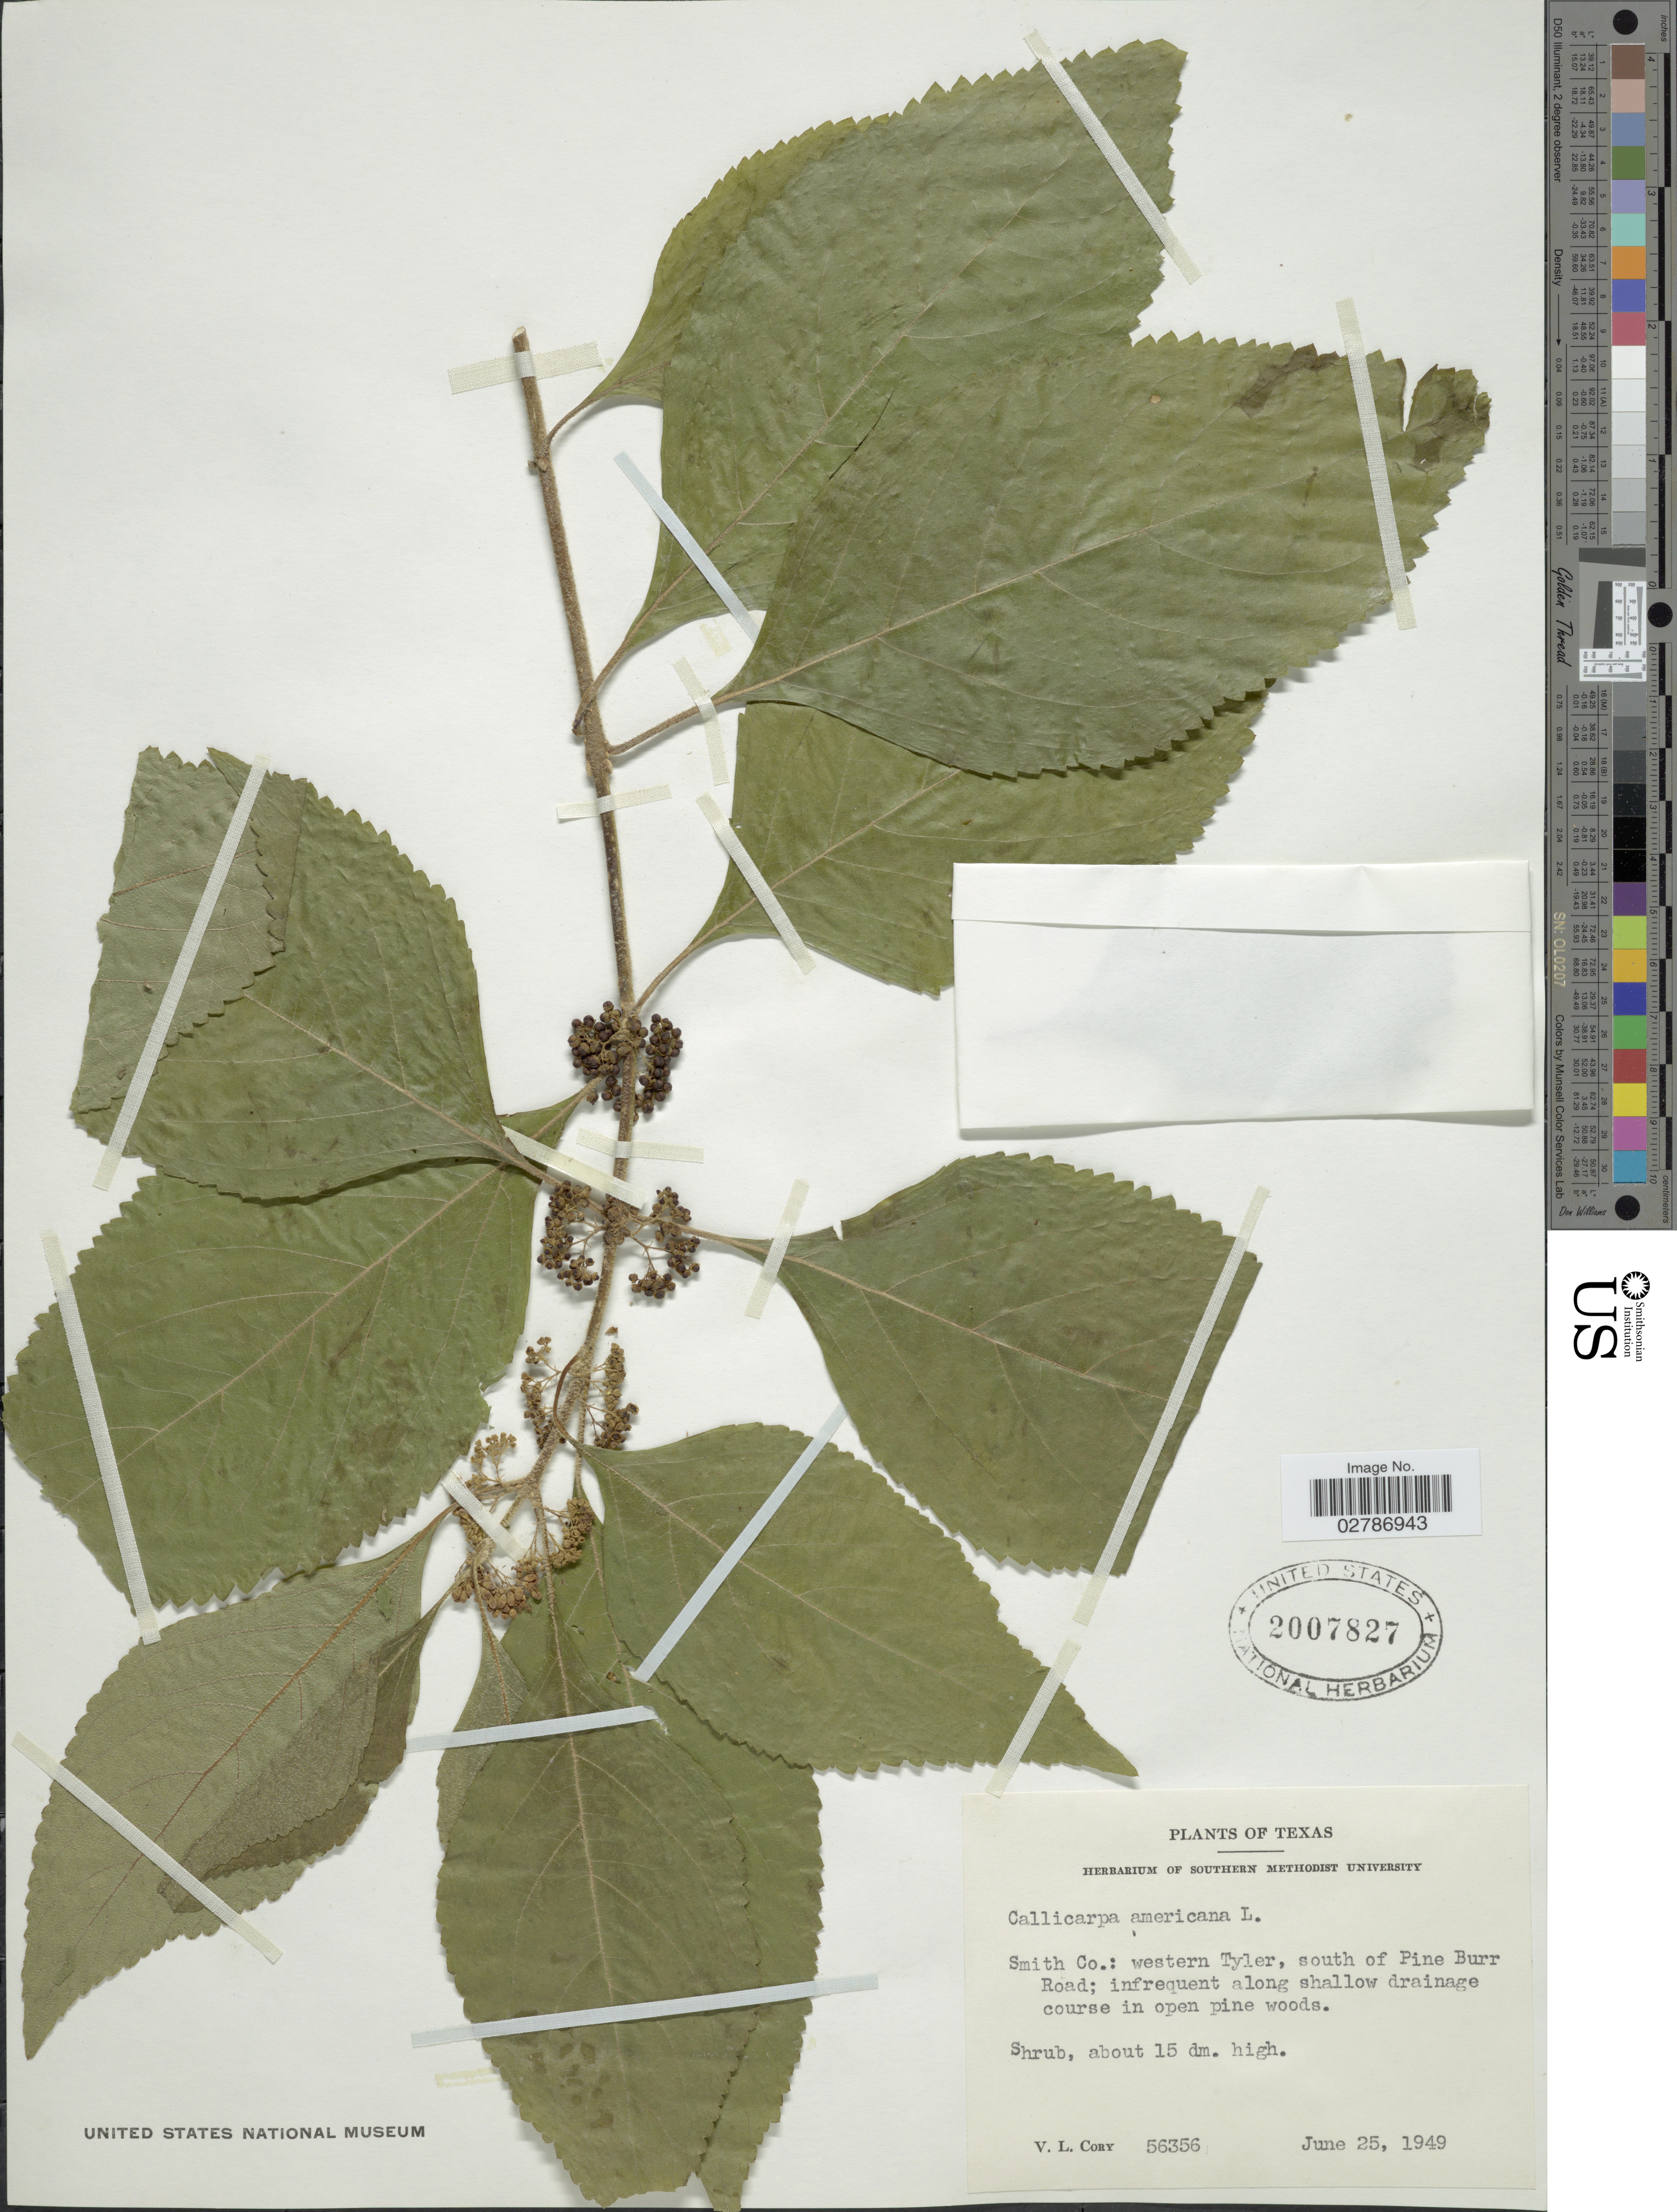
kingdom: Plantae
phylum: Tracheophyta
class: Magnoliopsida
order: Lamiales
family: Lamiaceae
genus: Callicarpa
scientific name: Callicarpa americana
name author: L.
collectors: V. Cory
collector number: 56356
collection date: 1949-06-25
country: United States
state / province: Texas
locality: Smith Co.: western Tyler, south of Pine Burr Road.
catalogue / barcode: US 2007827